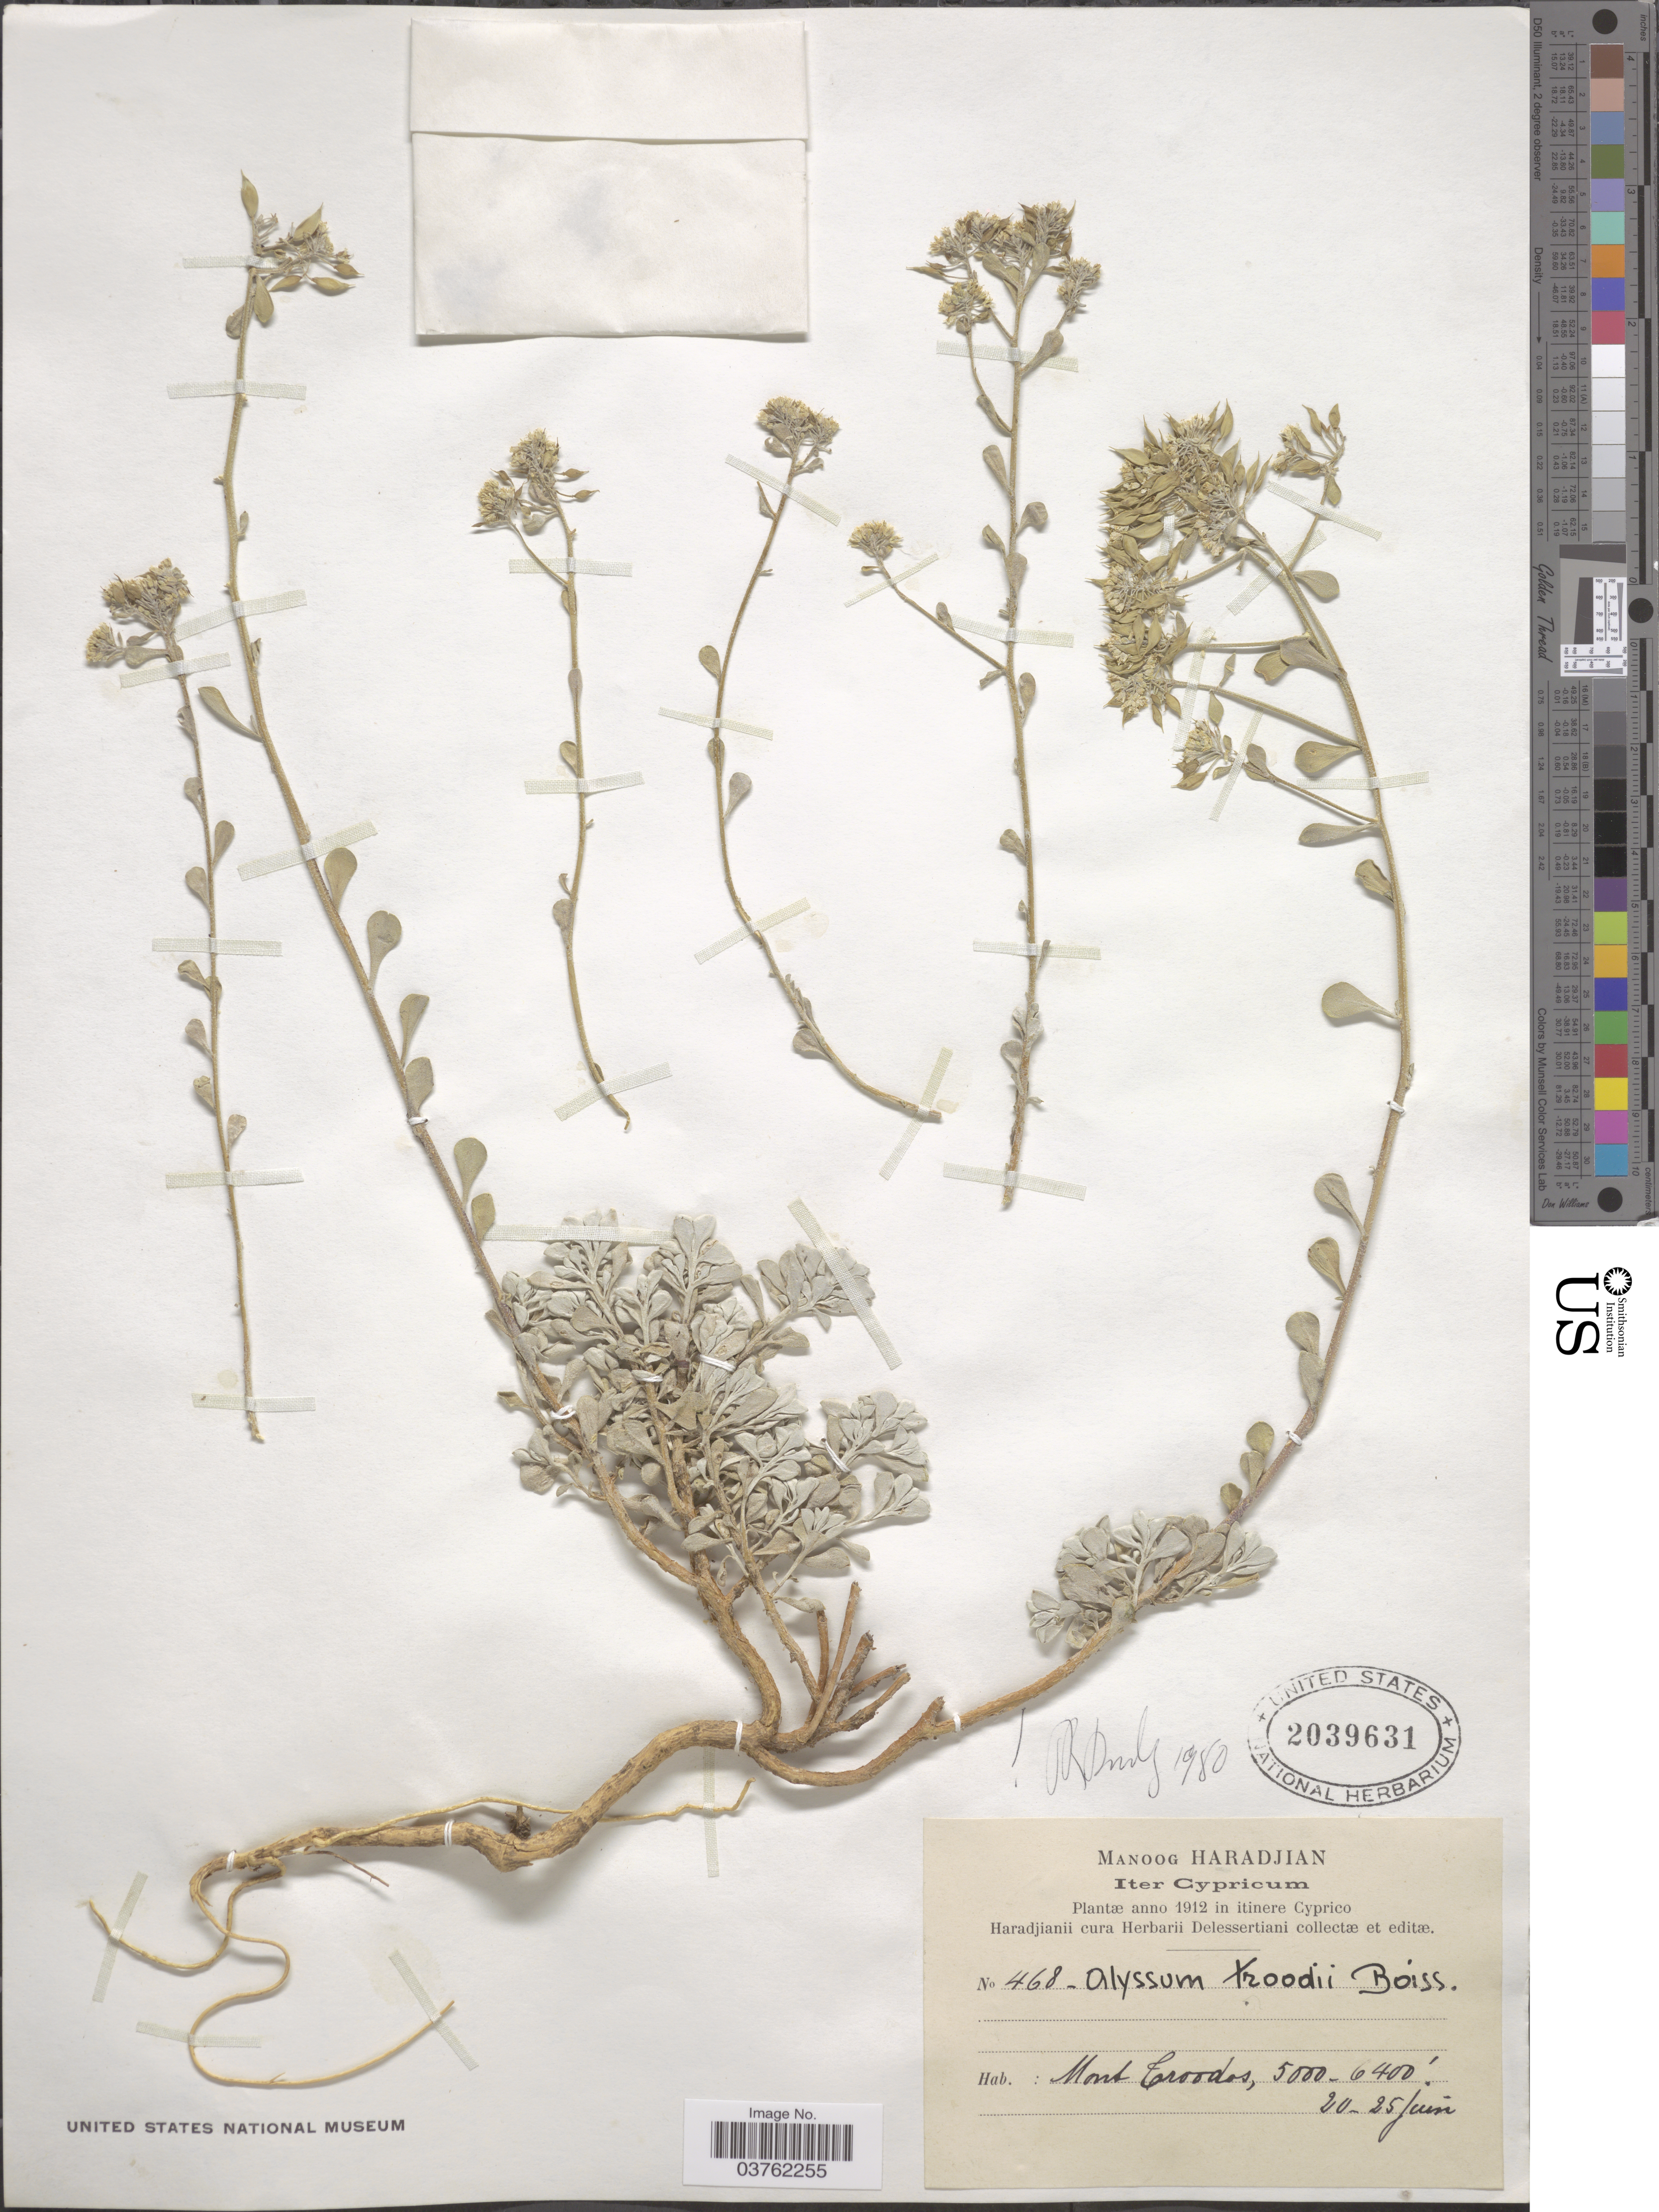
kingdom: Plantae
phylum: Tracheophyta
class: Magnoliopsida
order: Brassicales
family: Brassicaceae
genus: Alyssum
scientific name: Alyssum troodi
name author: Boiss.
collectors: M. Haradjian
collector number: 468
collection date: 1912-06-20/1912-06-25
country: Cyprus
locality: Iter Cypricum. Mont Troodos.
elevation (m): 1524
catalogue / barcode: US 2039631